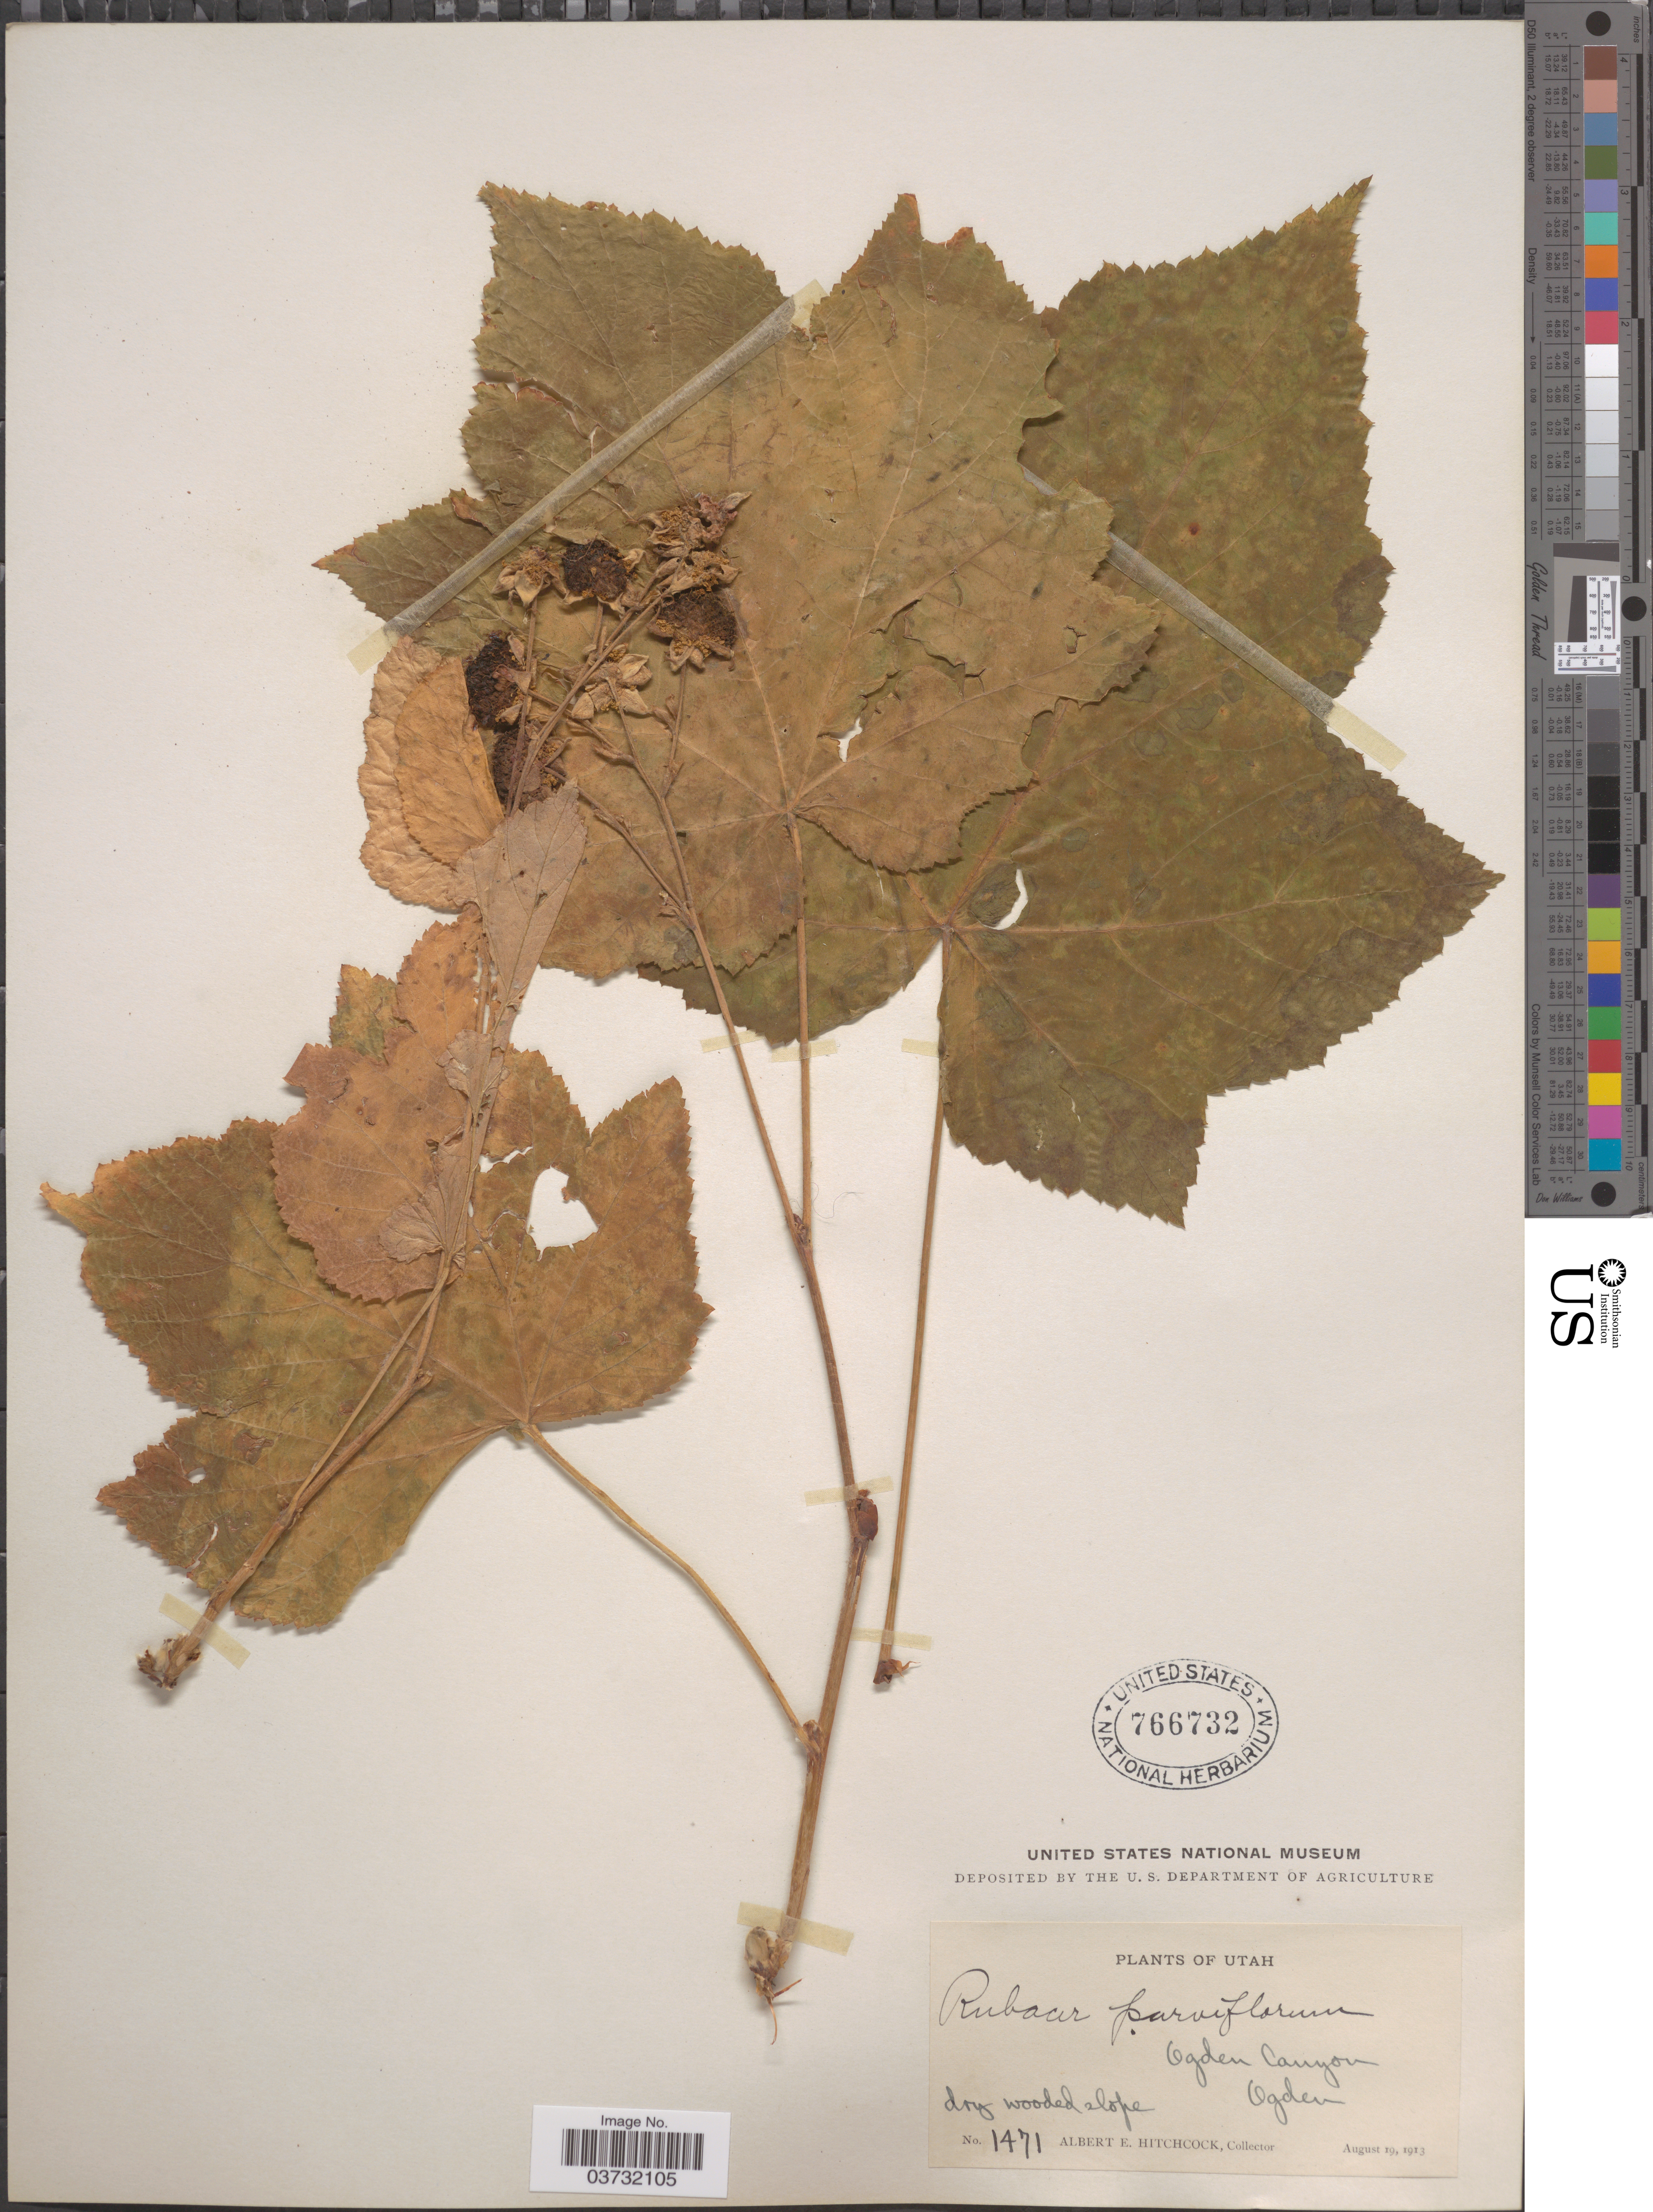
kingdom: Plantae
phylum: Tracheophyta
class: Magnoliopsida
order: Rosales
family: Rosaceae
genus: Rubus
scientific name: Rubus parviflorus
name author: Nutt.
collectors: A. Hitchcock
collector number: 1471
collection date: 1913-08-19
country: United States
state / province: Utah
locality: Ogden Canyon, Ogden.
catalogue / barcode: US 766732